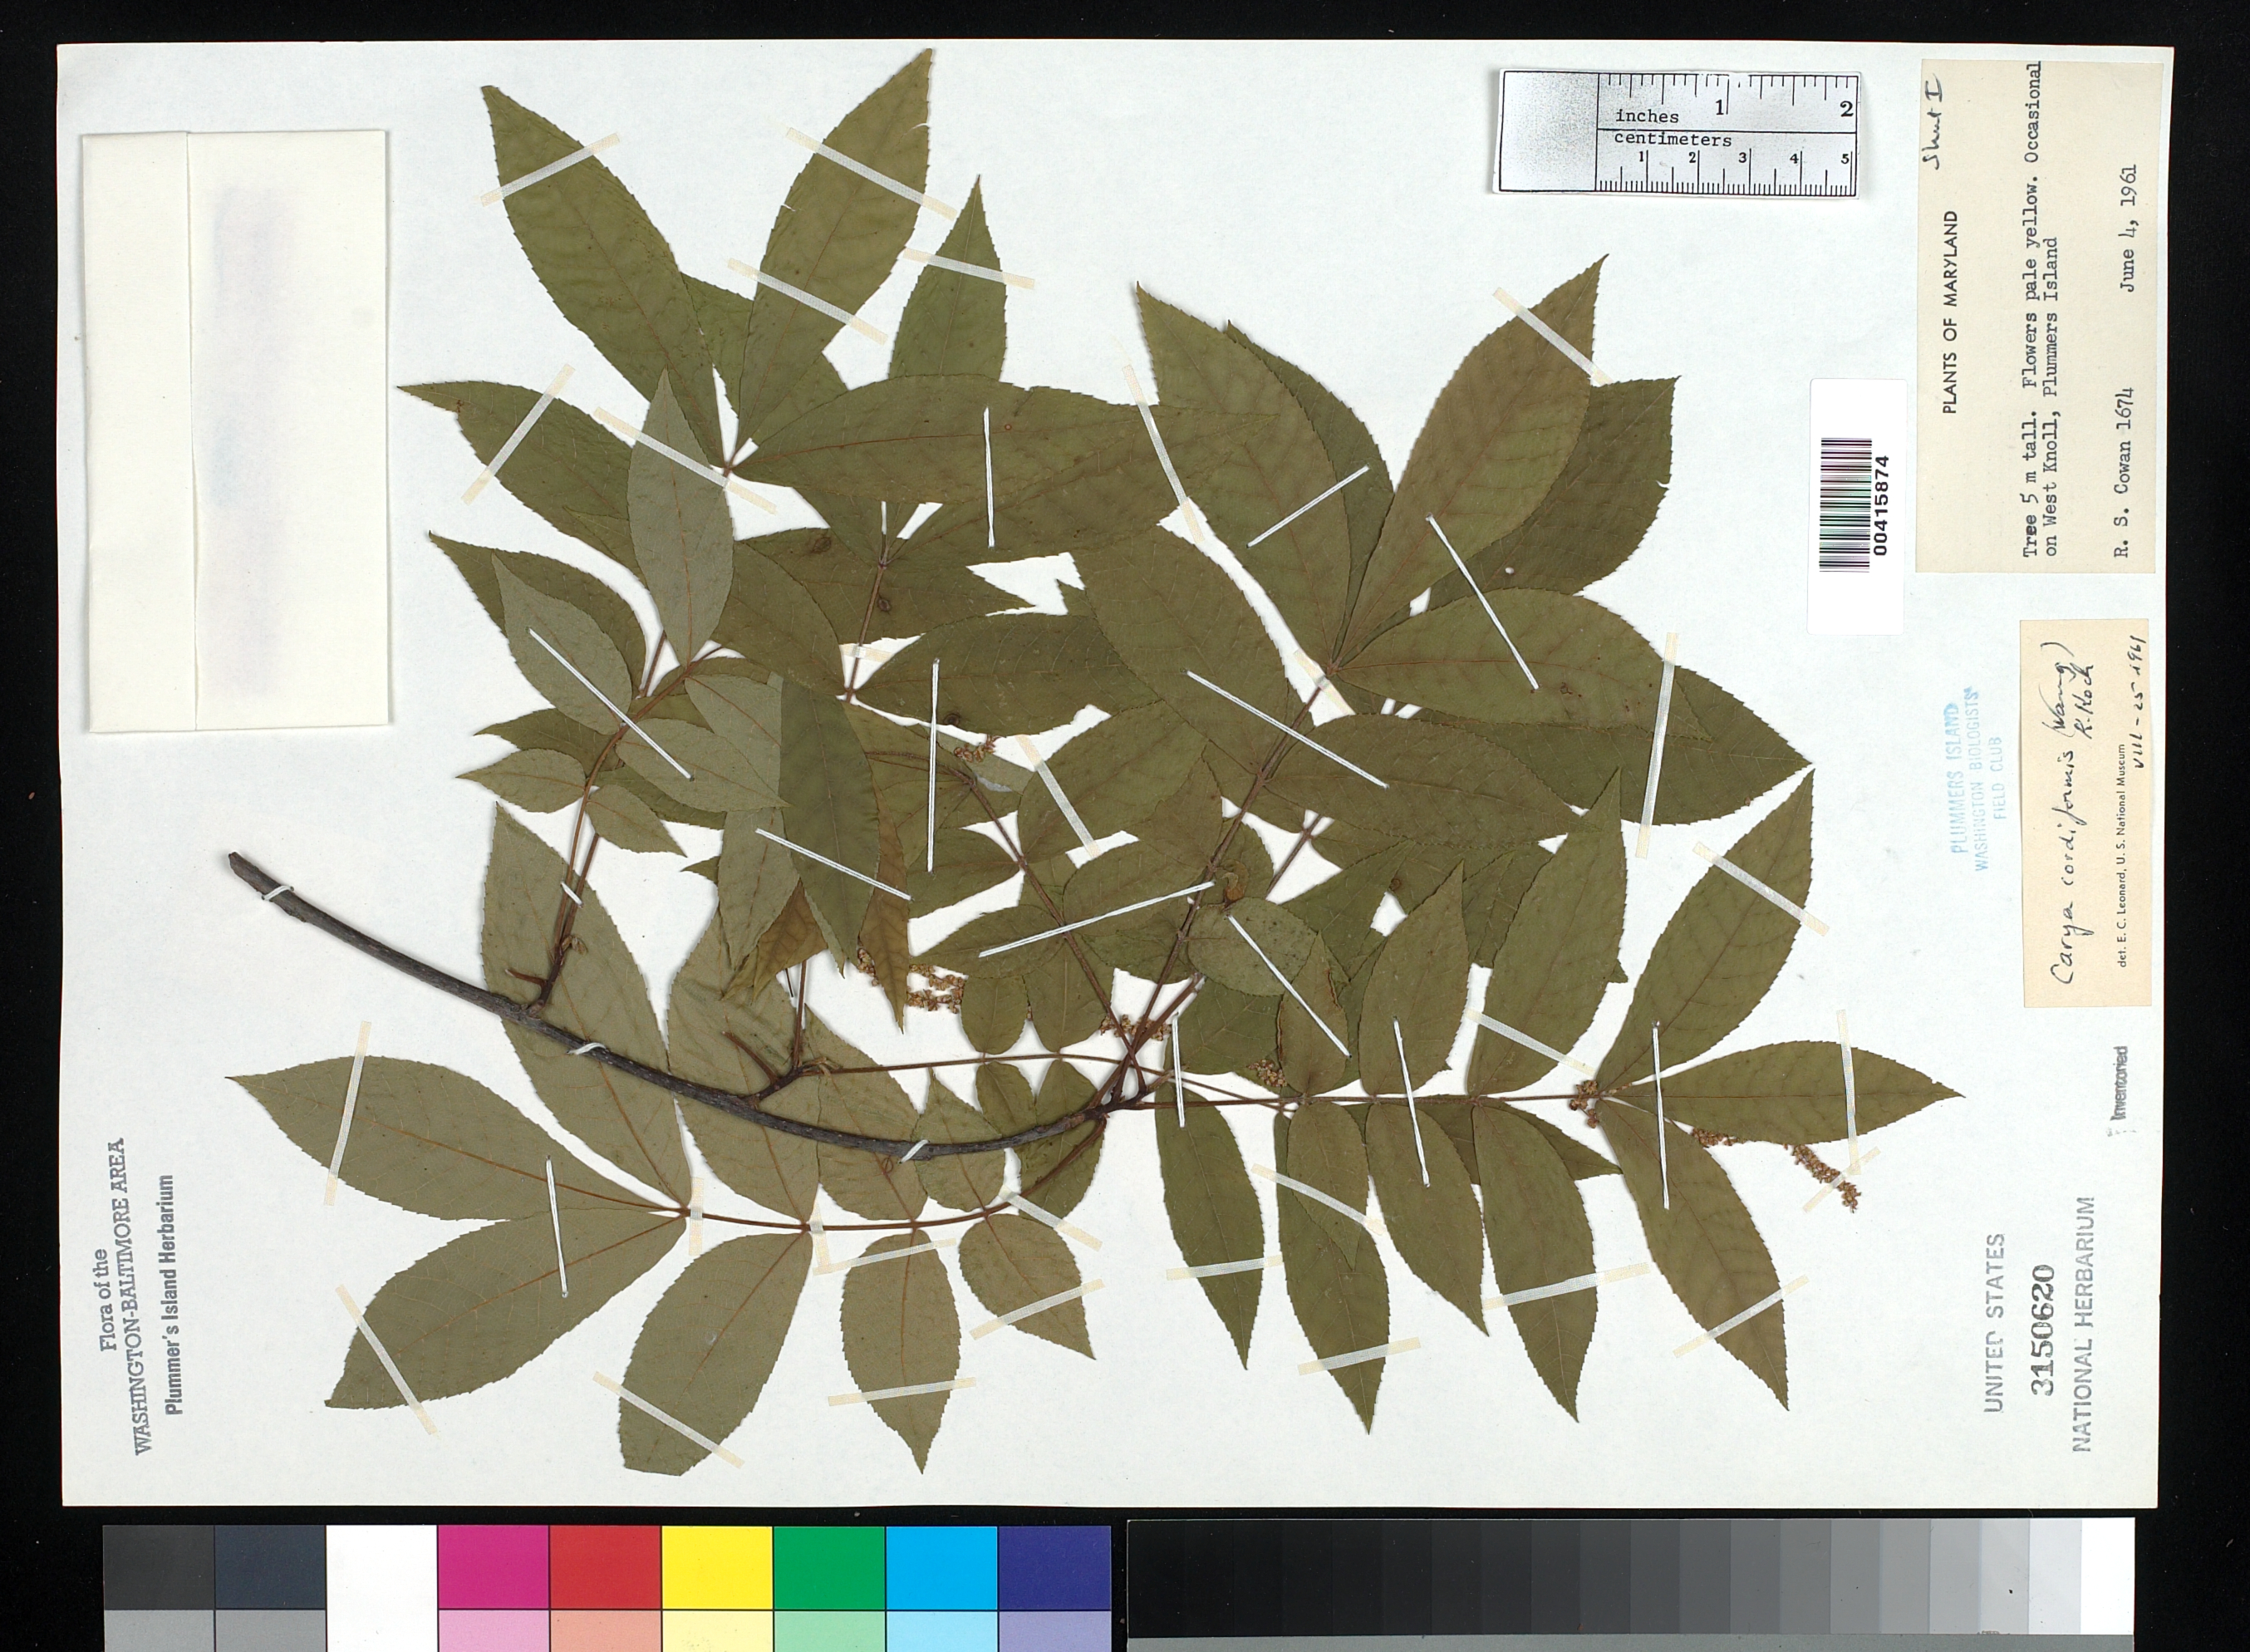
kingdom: Plantae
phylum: Tracheophyta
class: Magnoliopsida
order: Fagales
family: Juglandaceae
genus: Carya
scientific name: Carya cordiformis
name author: (Wangenh.) K. Koch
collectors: R. S. Cowan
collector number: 1674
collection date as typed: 04 Jun 1961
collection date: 1961-06-04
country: United States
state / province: Maryland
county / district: Montgomery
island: Plummers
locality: Plummer's Island; west knoll C. & O. Canal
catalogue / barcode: US 3150620